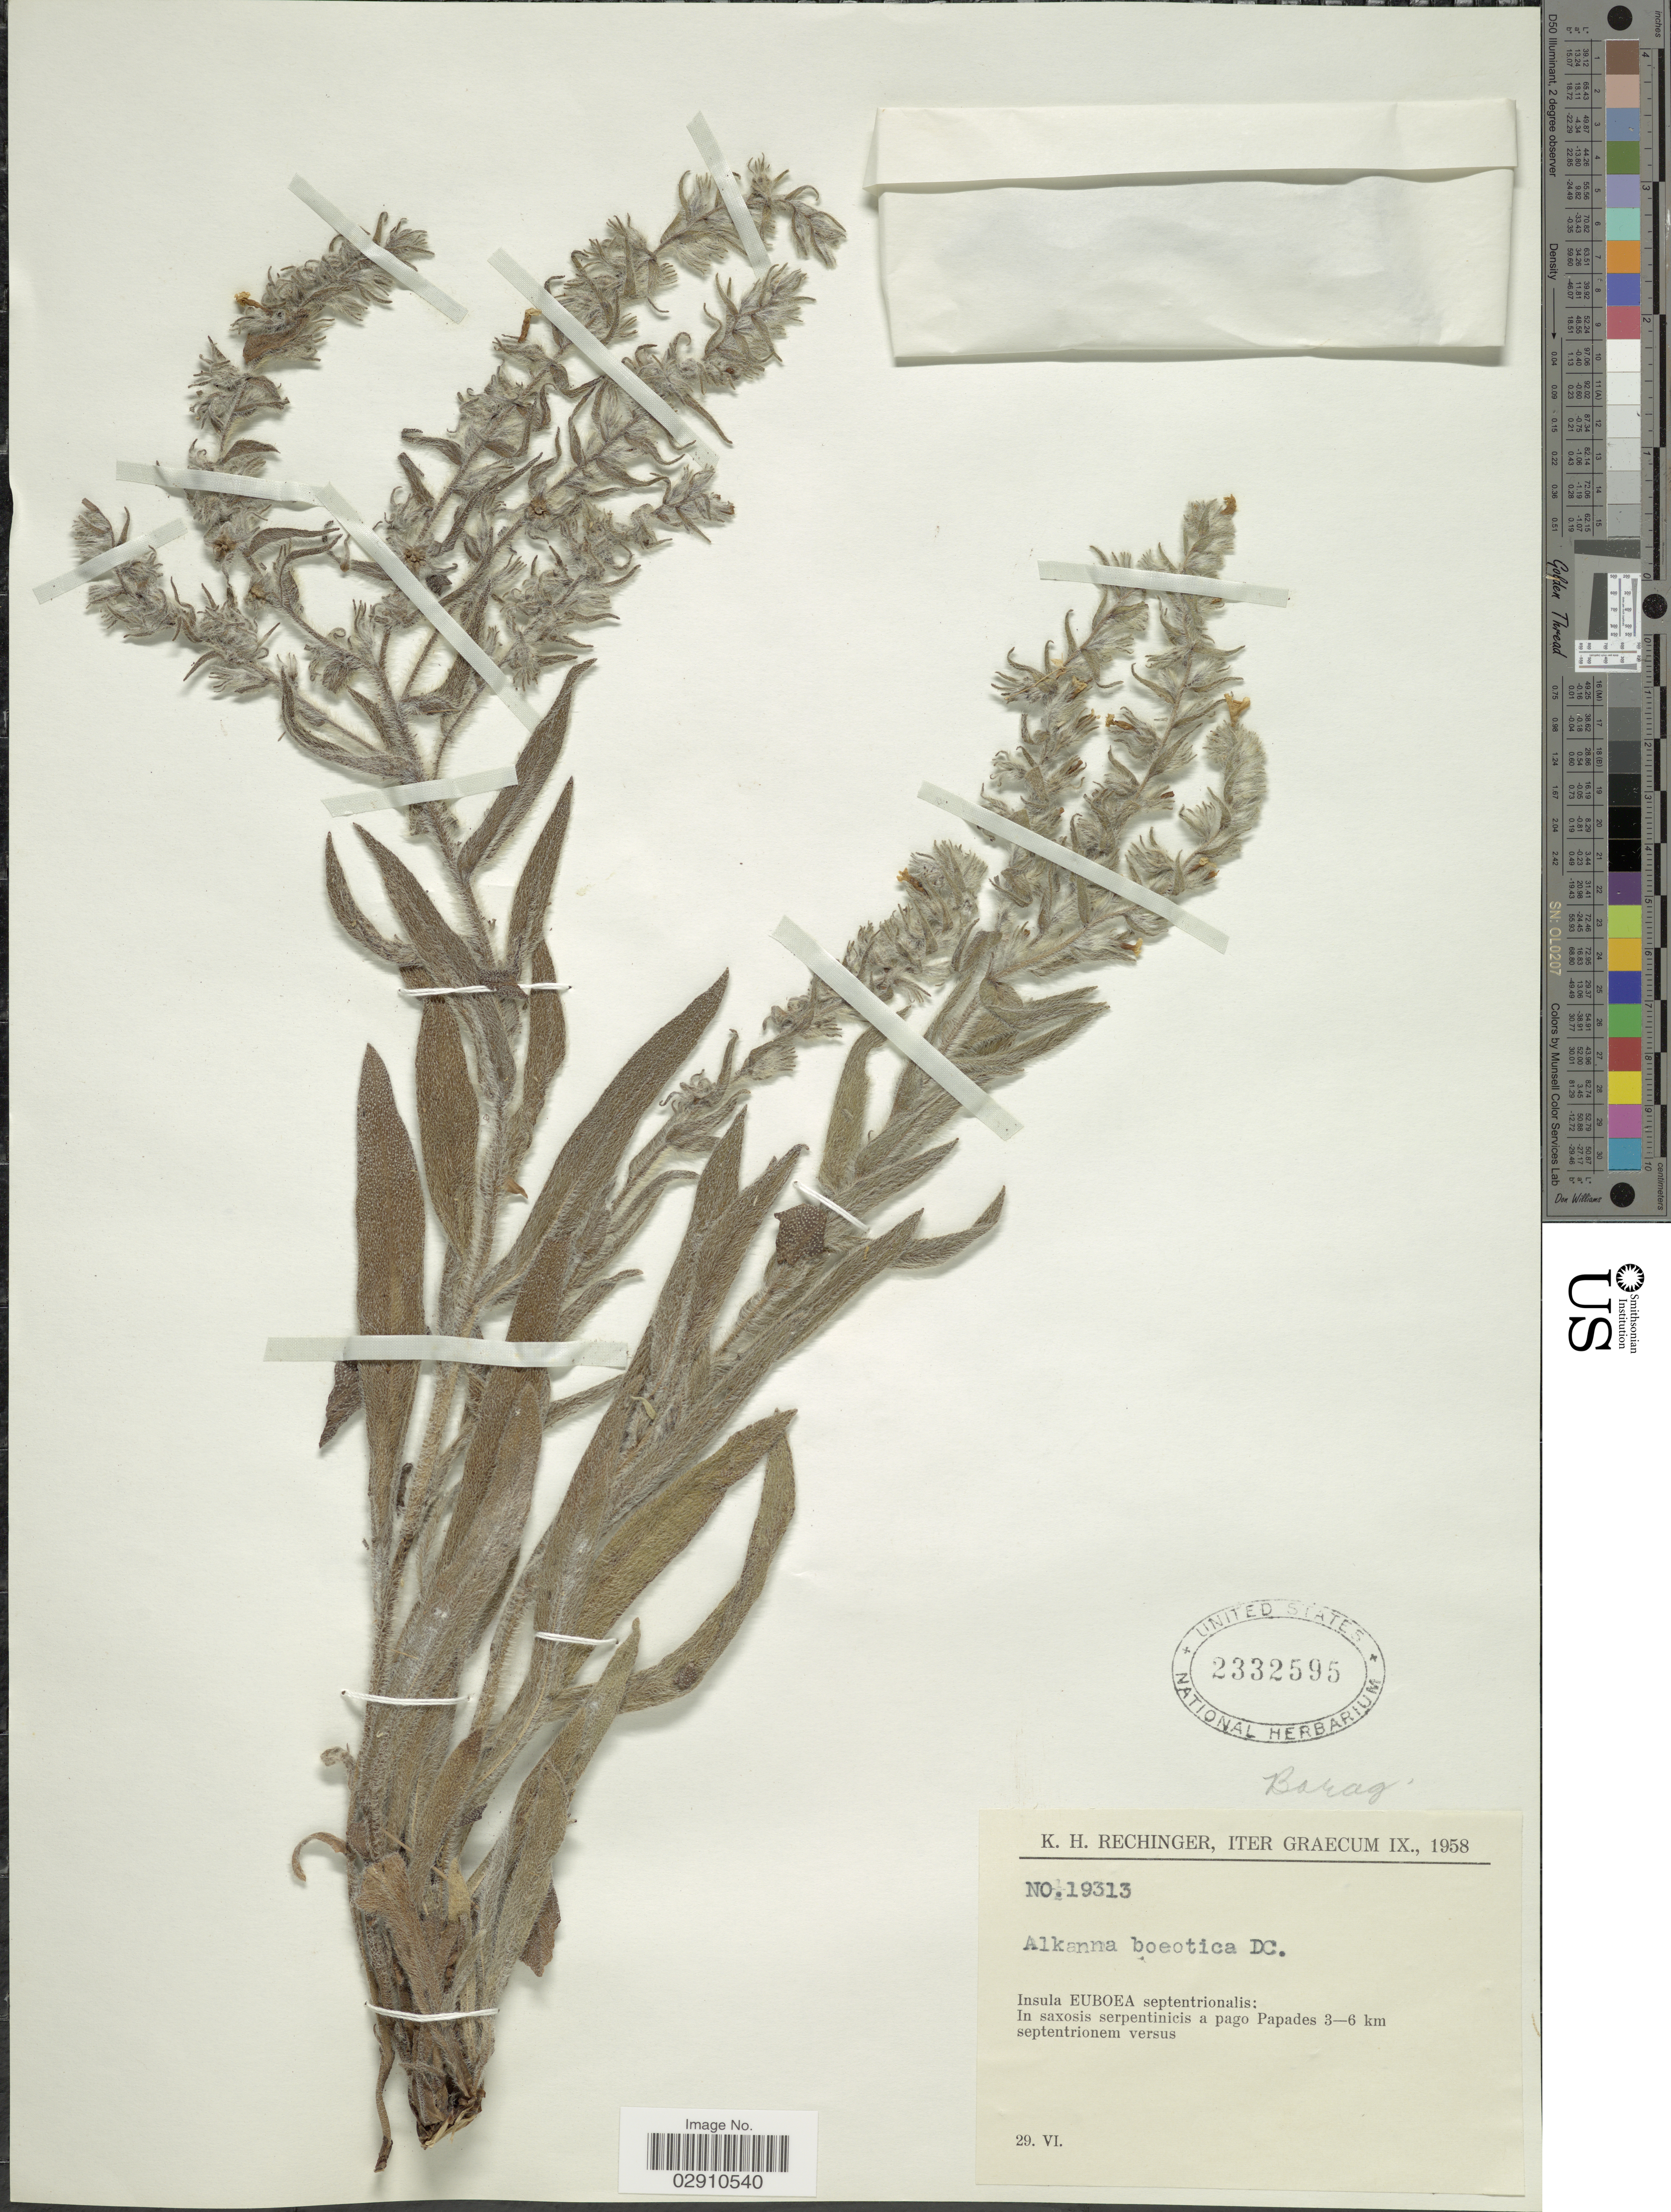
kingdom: Plantae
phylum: Tracheophyta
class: Magnoliopsida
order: Boraginales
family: Boraginaceae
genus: Alkanna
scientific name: Alkanna baeotica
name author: A. DC.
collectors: K. H. Rechinger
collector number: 19313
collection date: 1958-06-29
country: Greece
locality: Insula Euboea septentrionalis: In saxosis serpentinicis a pago Papades 3-6 km septentrionem versus.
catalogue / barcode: US 2332595